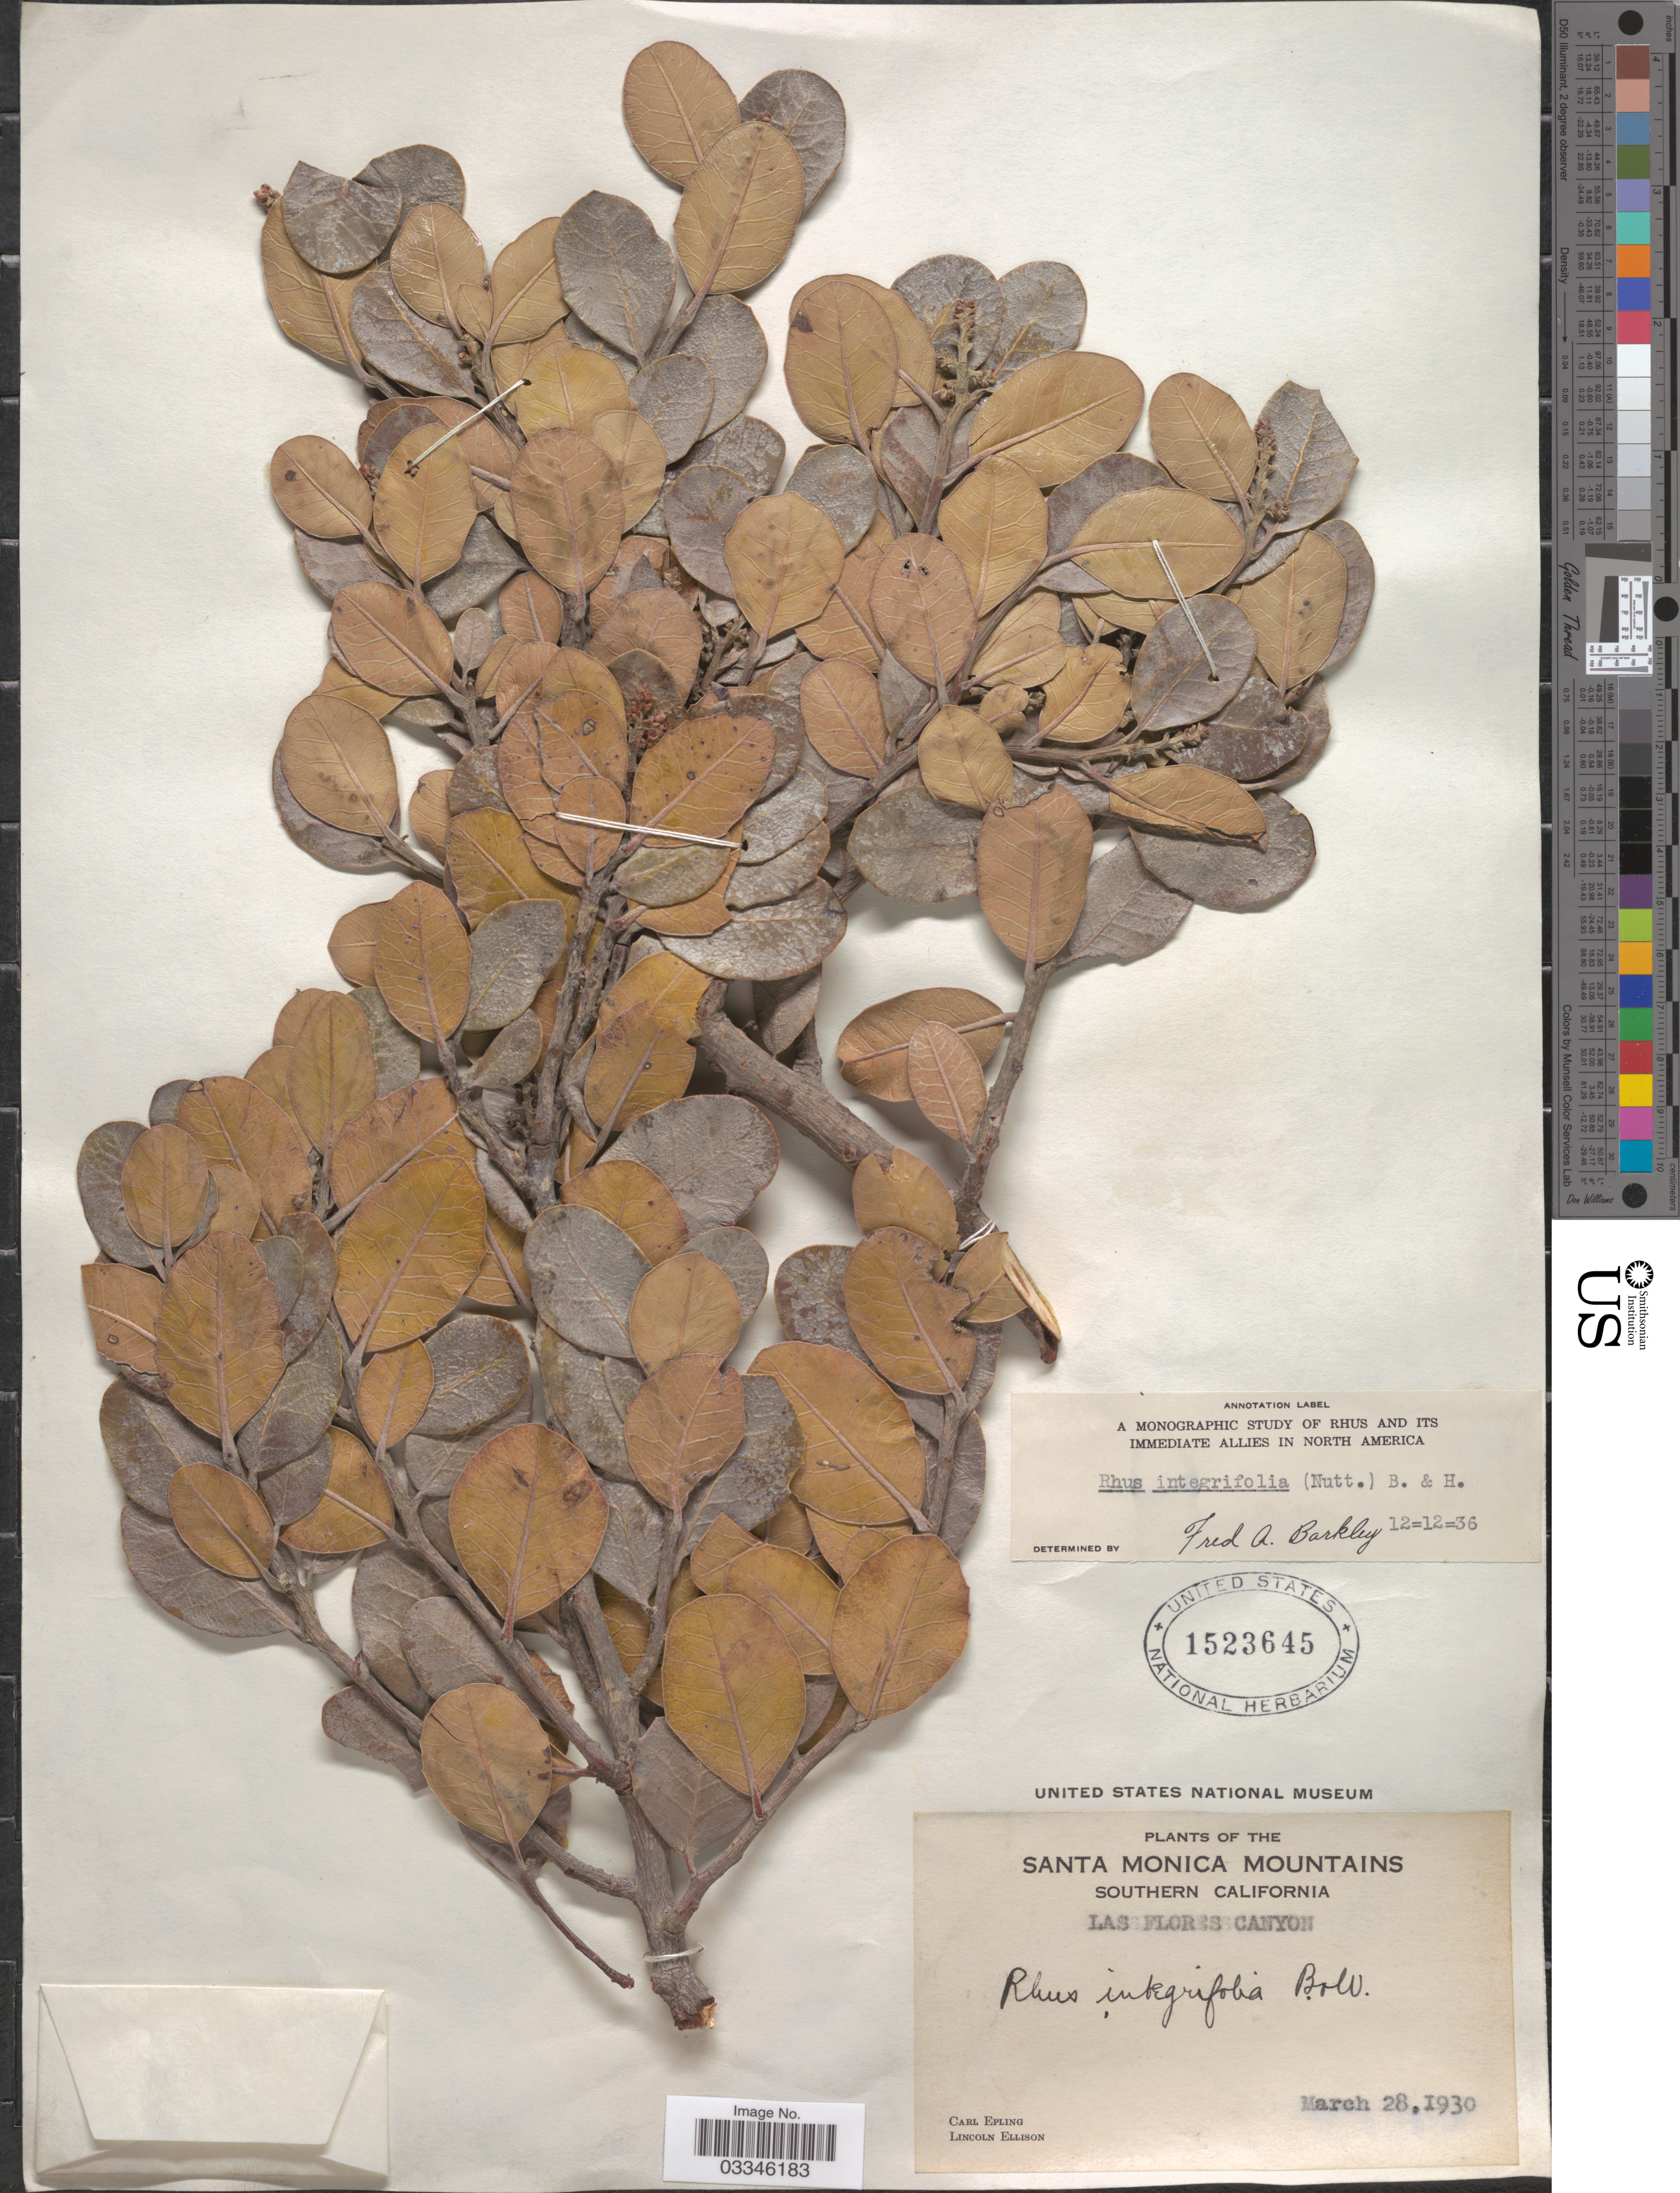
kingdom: Plantae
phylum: Tracheophyta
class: Magnoliopsida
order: Sapindales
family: Anacardiaceae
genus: Rhus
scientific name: Rhus integrifolia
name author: (Nutt.) Benth. & Hook. f. ex W.H. Brewer & S. Watson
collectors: C. C. Epling & L. Ellison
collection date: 1930-03-28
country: United States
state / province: California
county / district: Los Angeles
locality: Santa Monica Mountains. Southern California. Las Flores Canyon.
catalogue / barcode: US 1523645